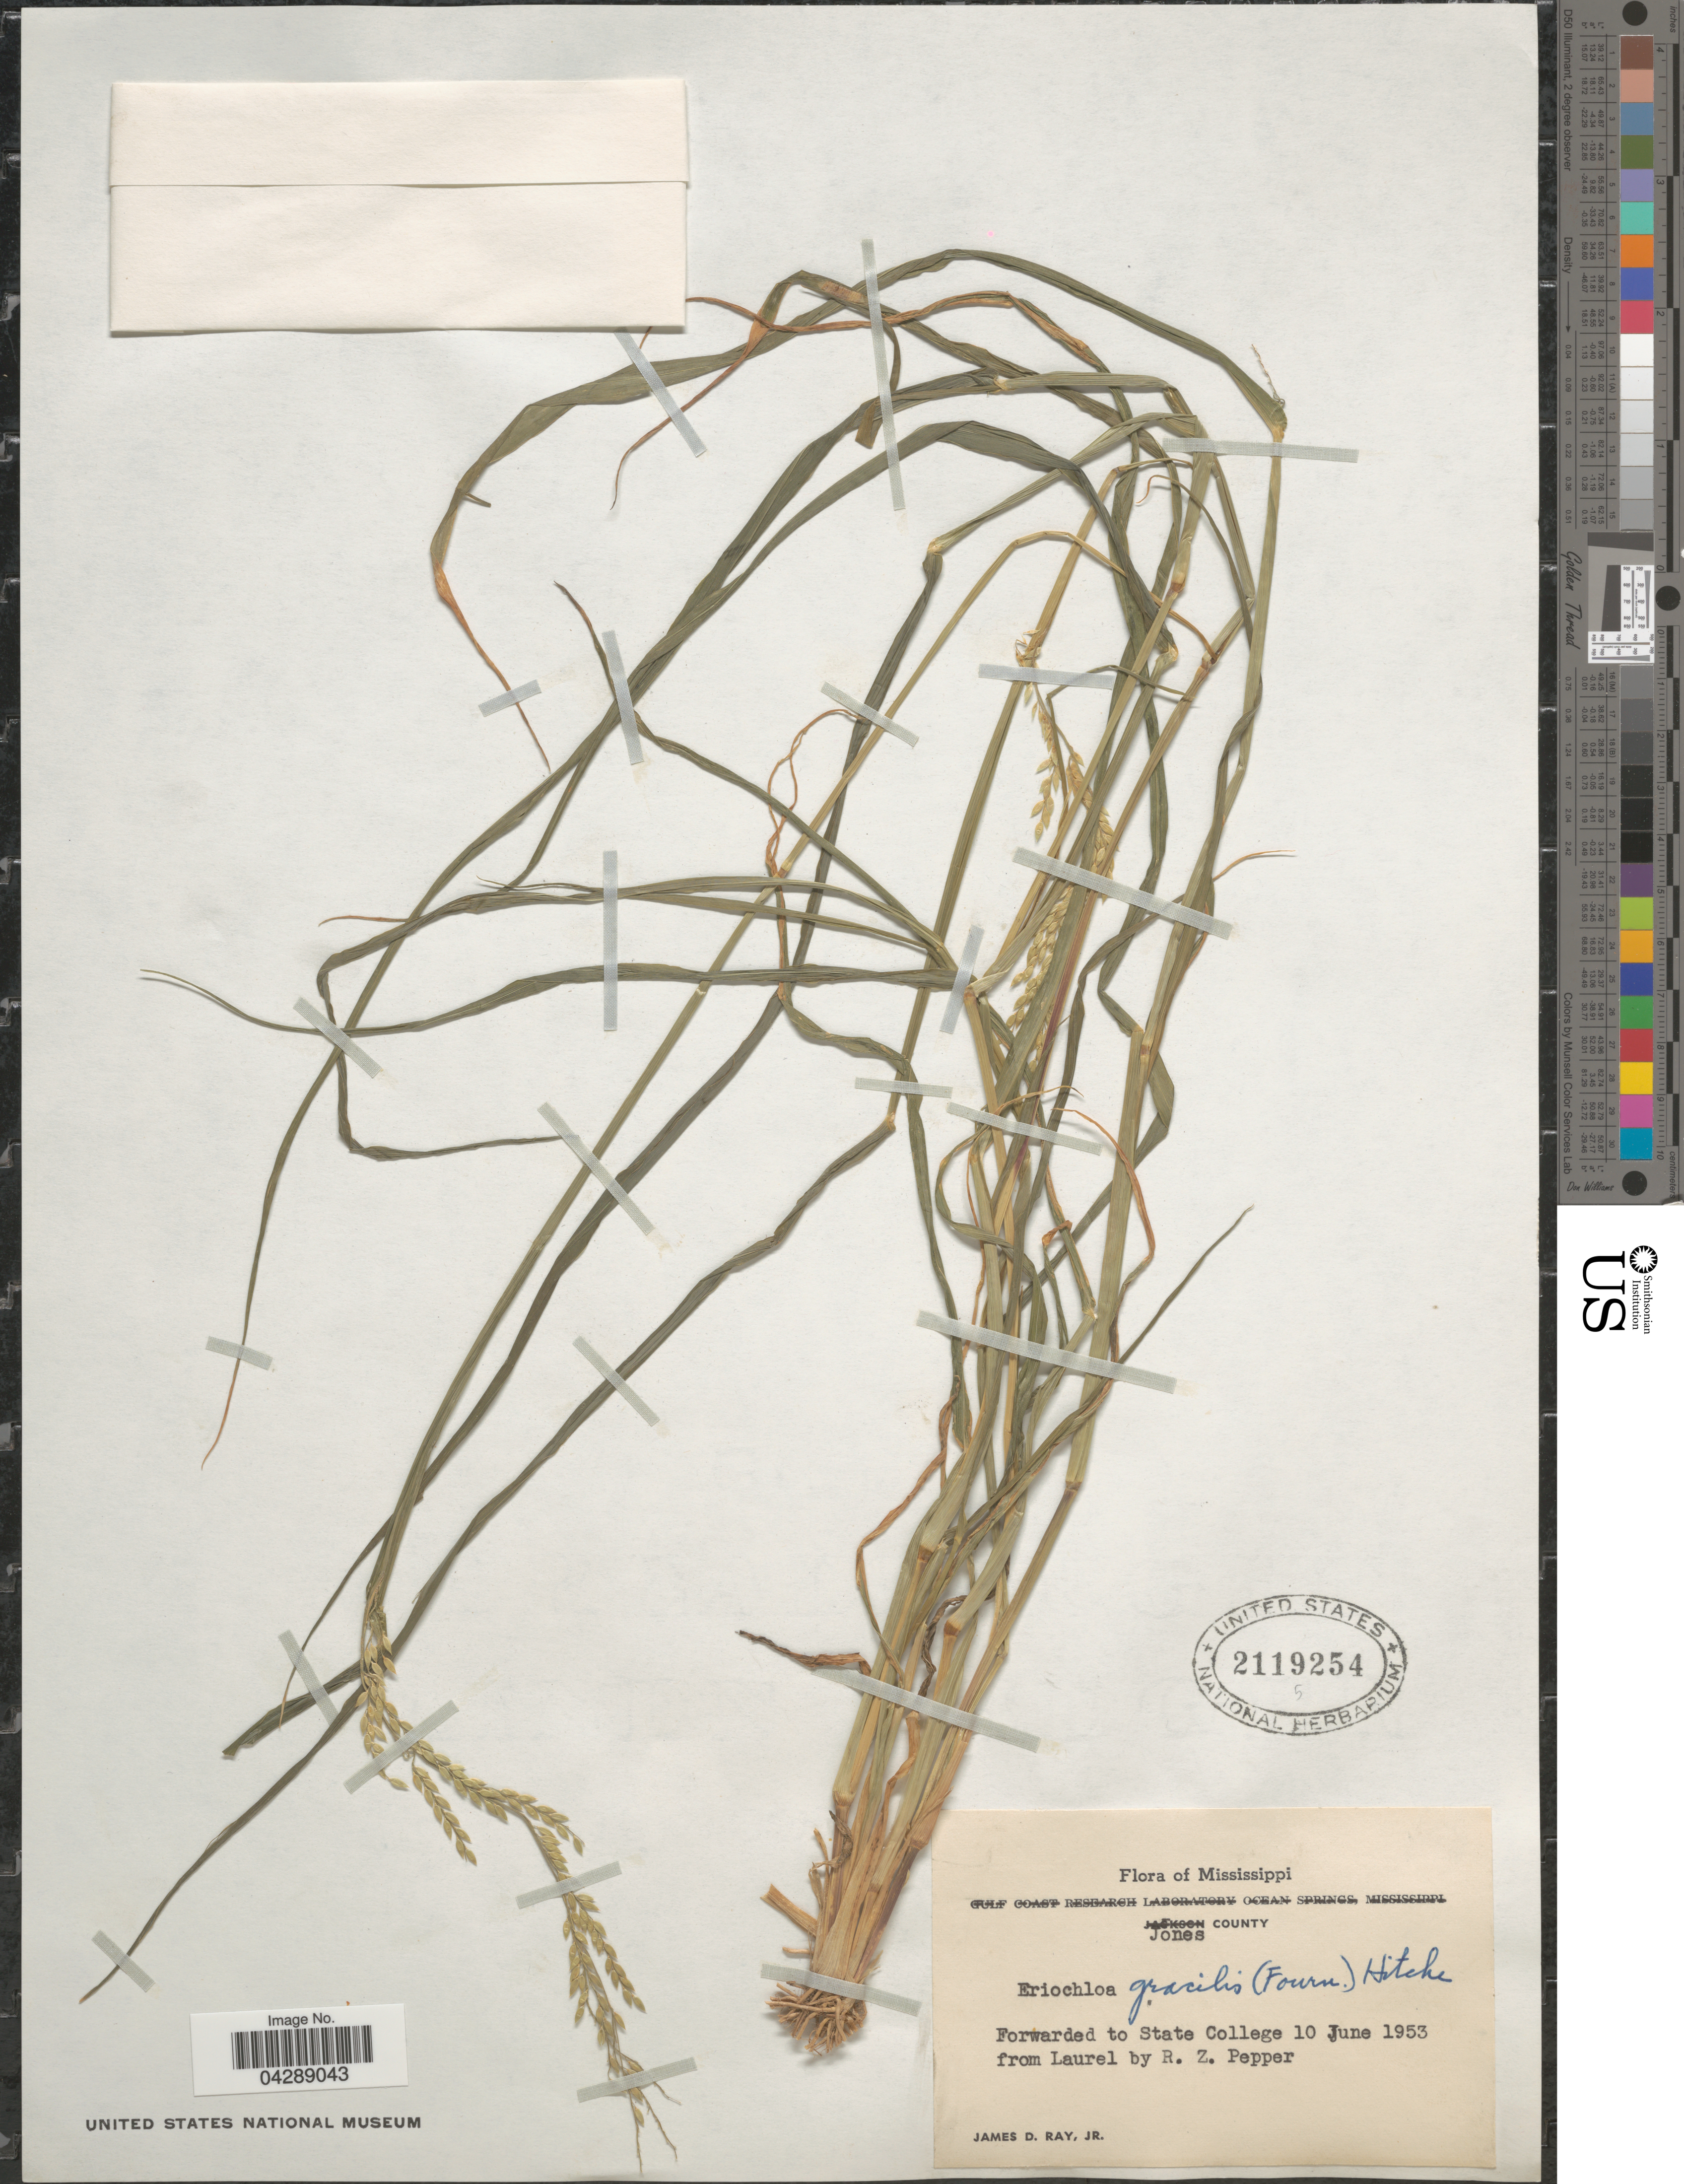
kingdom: Plantae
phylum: Tracheophyta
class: Liliopsida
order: Poales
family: Poaceae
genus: Eriochloa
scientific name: Eriochloa acuminata var. acuminata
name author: (J. Presl) Kunth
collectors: J. D. Ray Jr.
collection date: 1953-06-10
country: United States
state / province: Mississippi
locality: Jones County.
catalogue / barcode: US 2119254